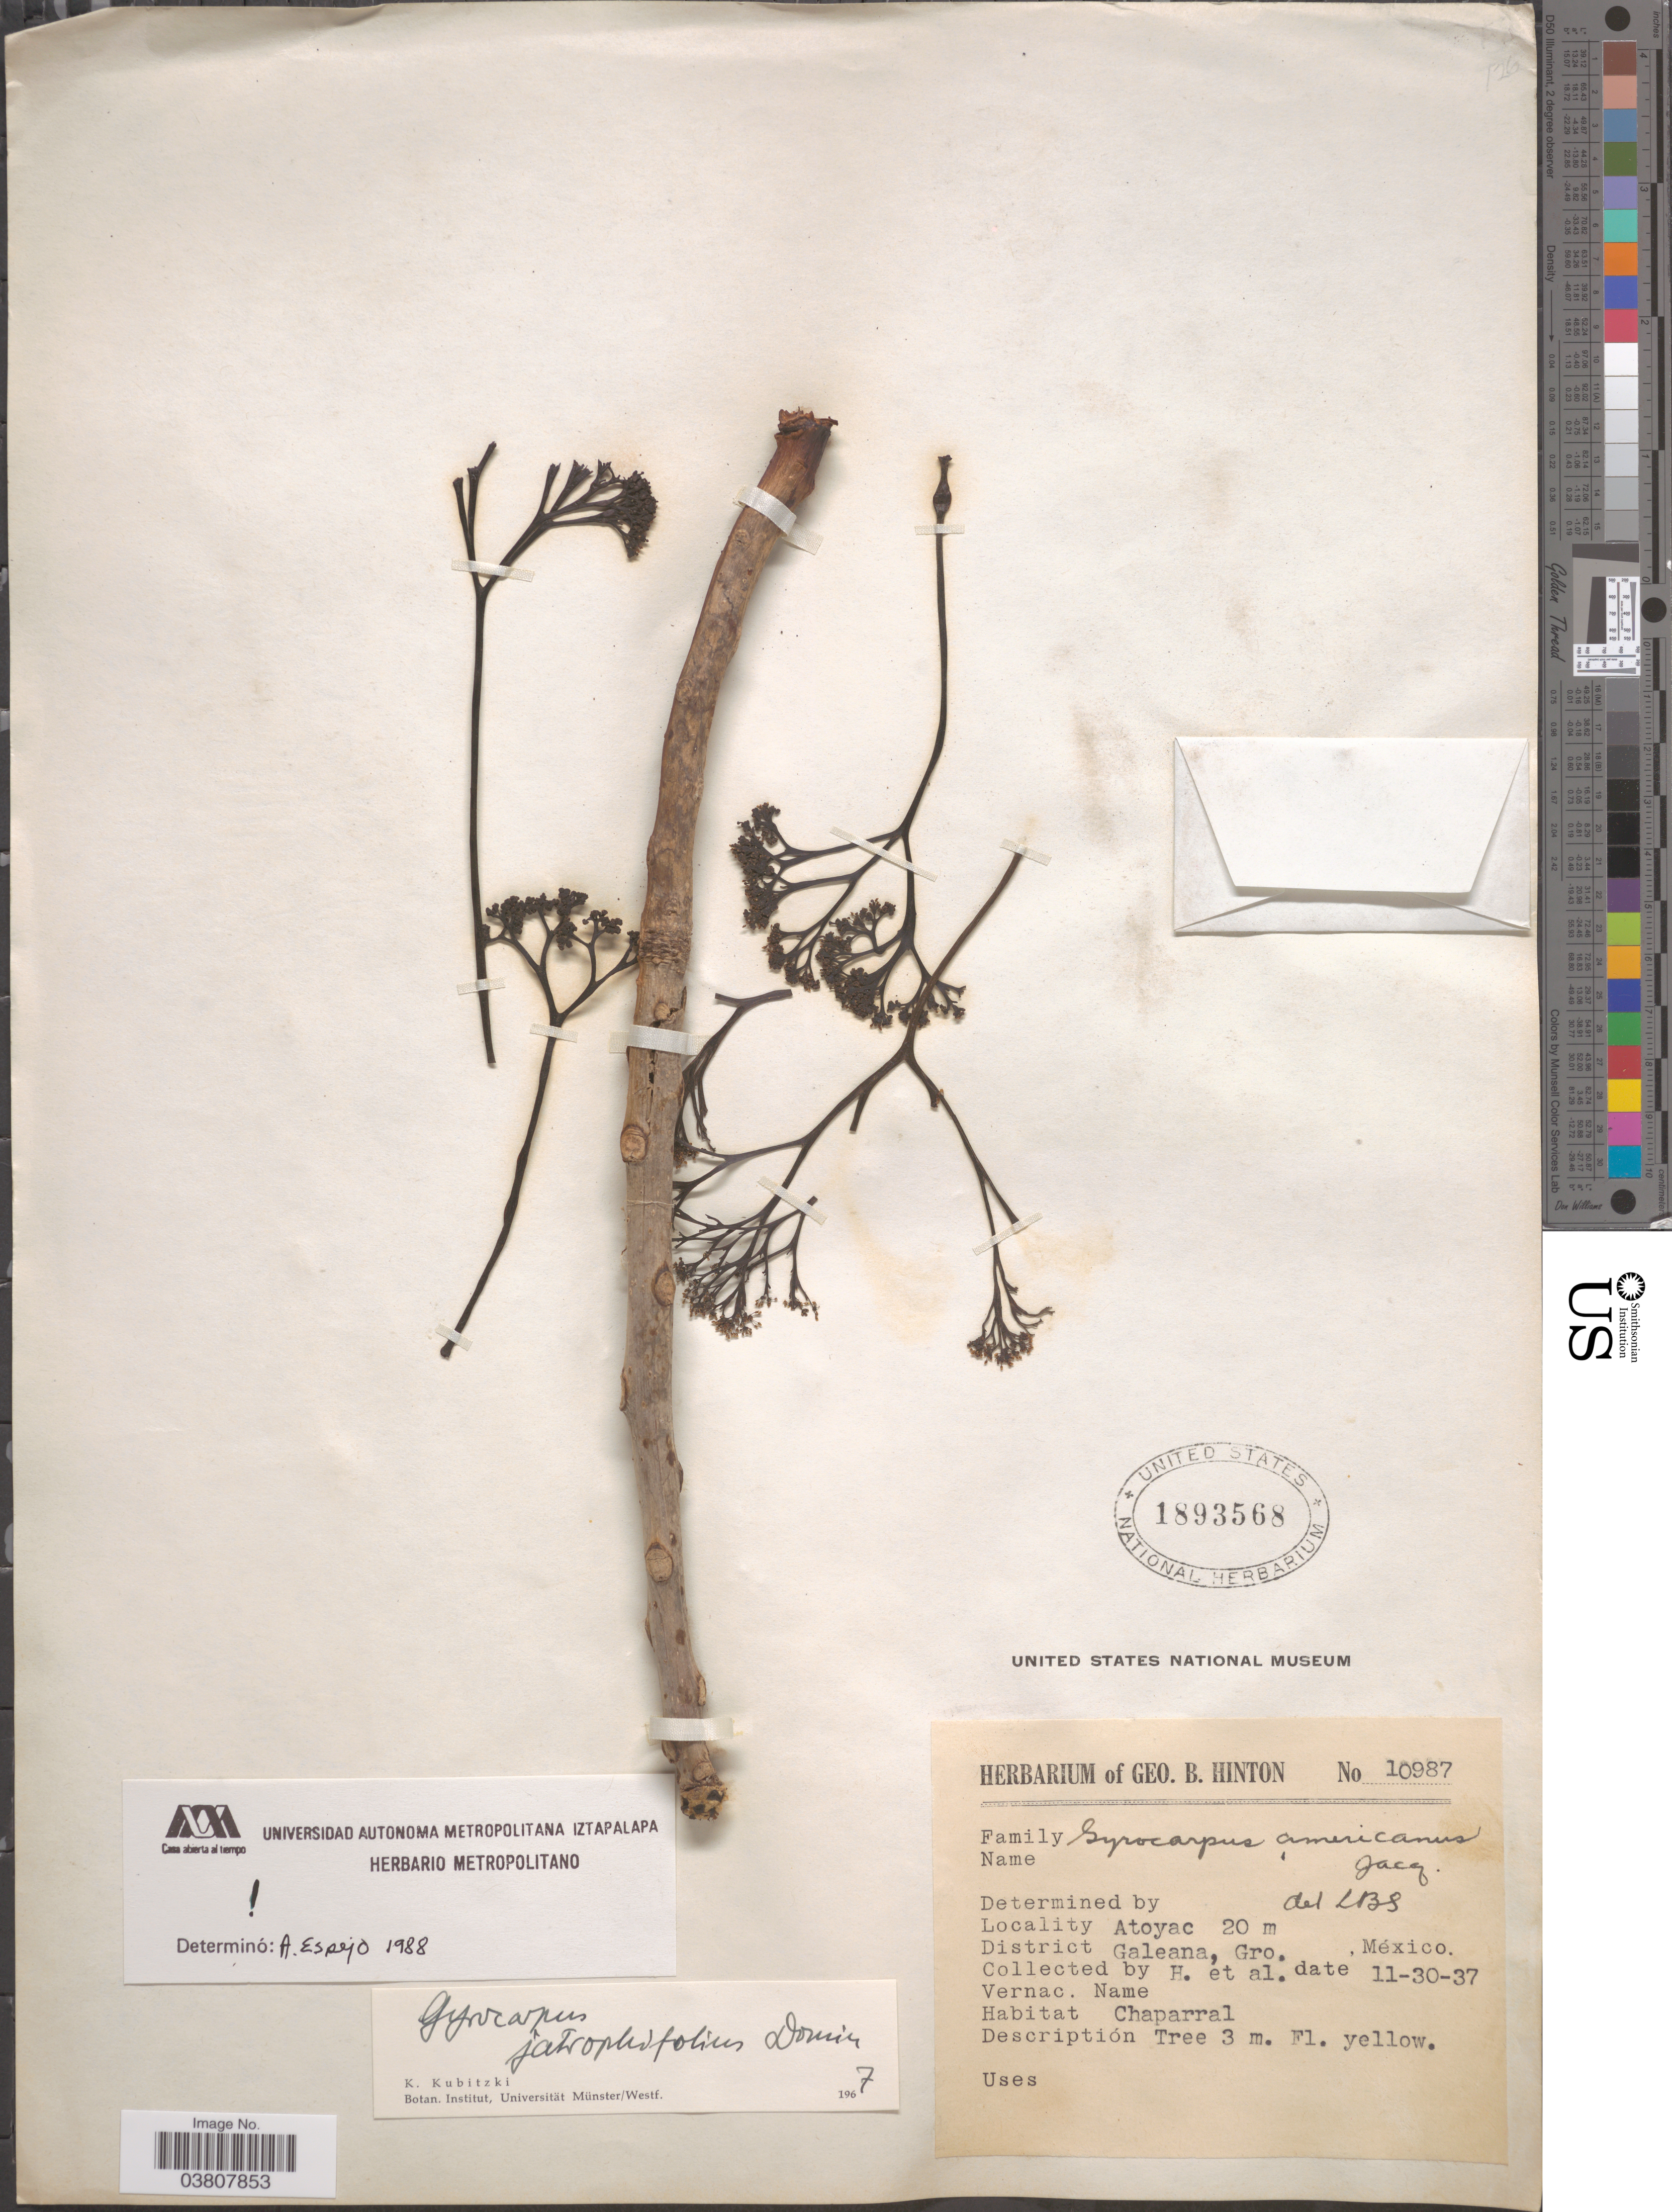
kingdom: Plantae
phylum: Tracheophyta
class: Magnoliopsida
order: Laurales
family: Hernandiaceae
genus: Gyrocarpus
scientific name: Gyrocarpus jatrophifolius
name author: Domin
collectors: G. B. Hinton & et al.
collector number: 10987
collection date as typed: Transcribed d/m/y: 30/11/37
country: Mexico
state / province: Guerrero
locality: Atoyac. District Galeana.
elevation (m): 20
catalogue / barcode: US 1893568